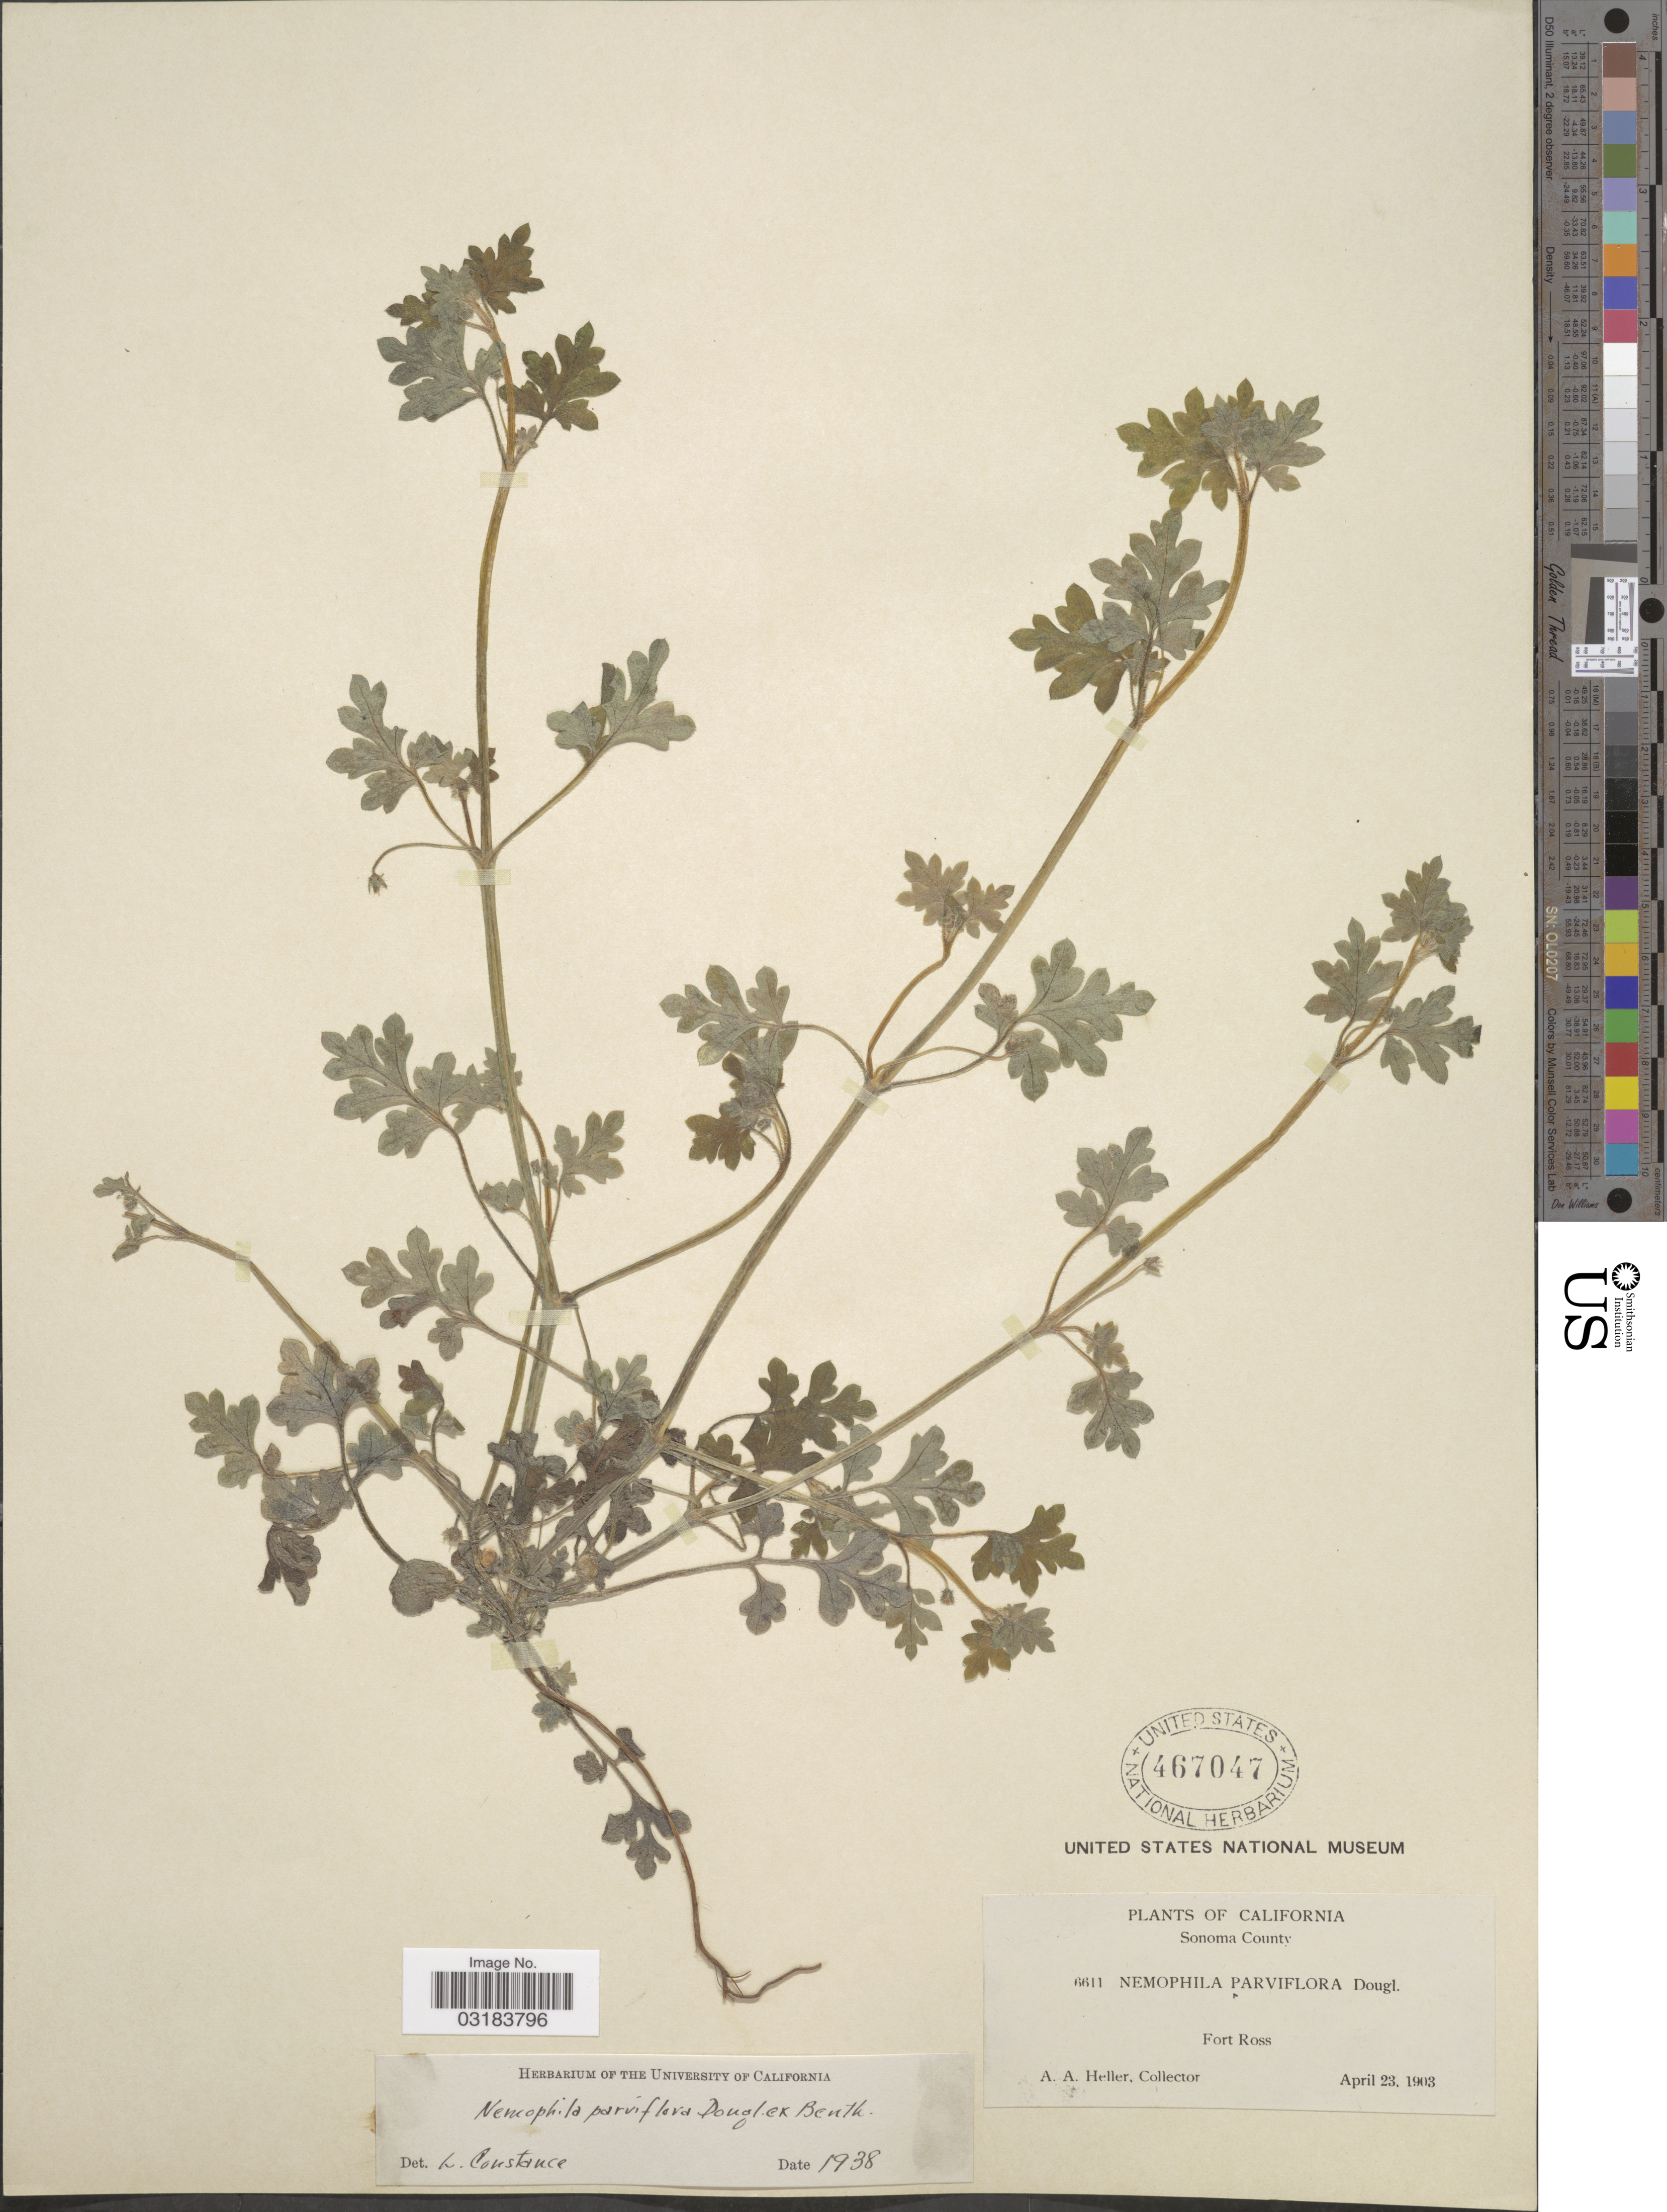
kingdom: Plantae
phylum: Tracheophyta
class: Magnoliopsida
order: Boraginales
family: Hydrophyllaceae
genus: Nemophila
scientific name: Nemophila parviflora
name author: Douglas ex Benth.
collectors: A. A. Heller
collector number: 6611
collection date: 1903-04-23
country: United States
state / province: California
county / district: Sonoma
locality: Sonoma County. Fort Ross.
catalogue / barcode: US 467047